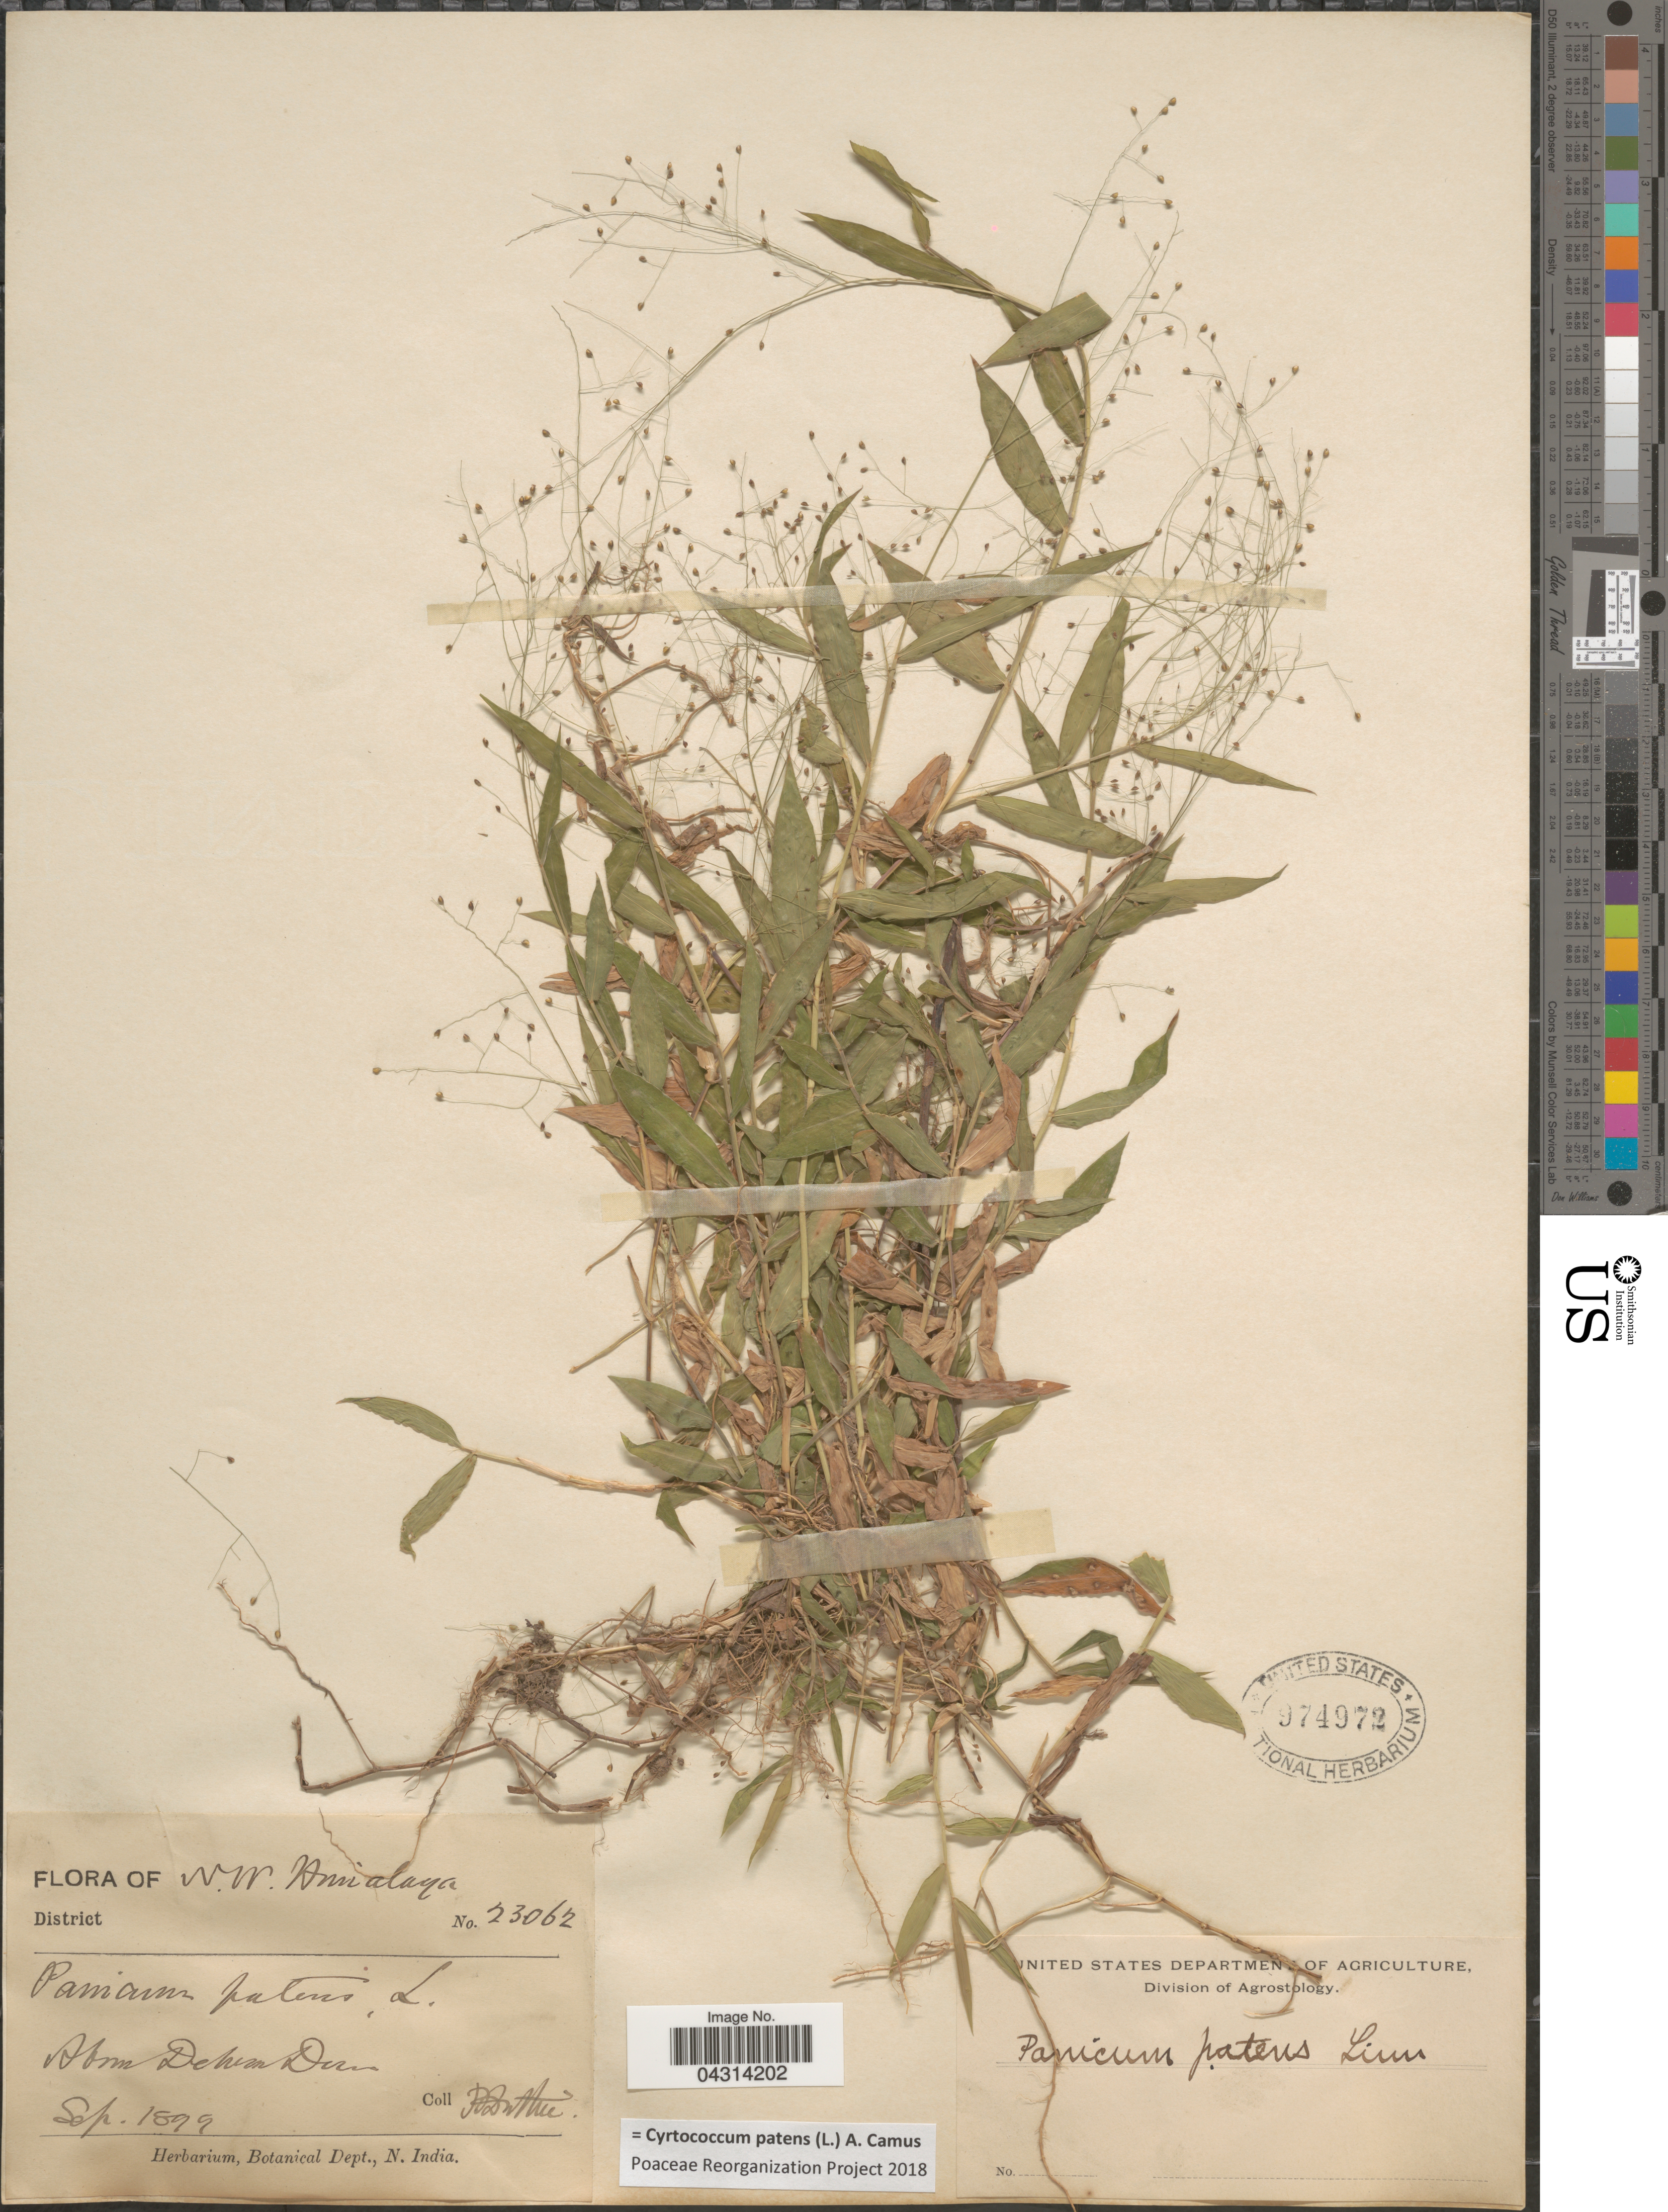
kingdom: Plantae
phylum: Tracheophyta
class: Liliopsida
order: Poales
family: Poaceae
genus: Cyrtococcum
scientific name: Cyrtococcum patens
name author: (L.) A. Camus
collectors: J. F. Duthie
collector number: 23062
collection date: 1899-09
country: India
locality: N.W. Himalaya. Abra Dehra Dun.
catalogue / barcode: US 974972